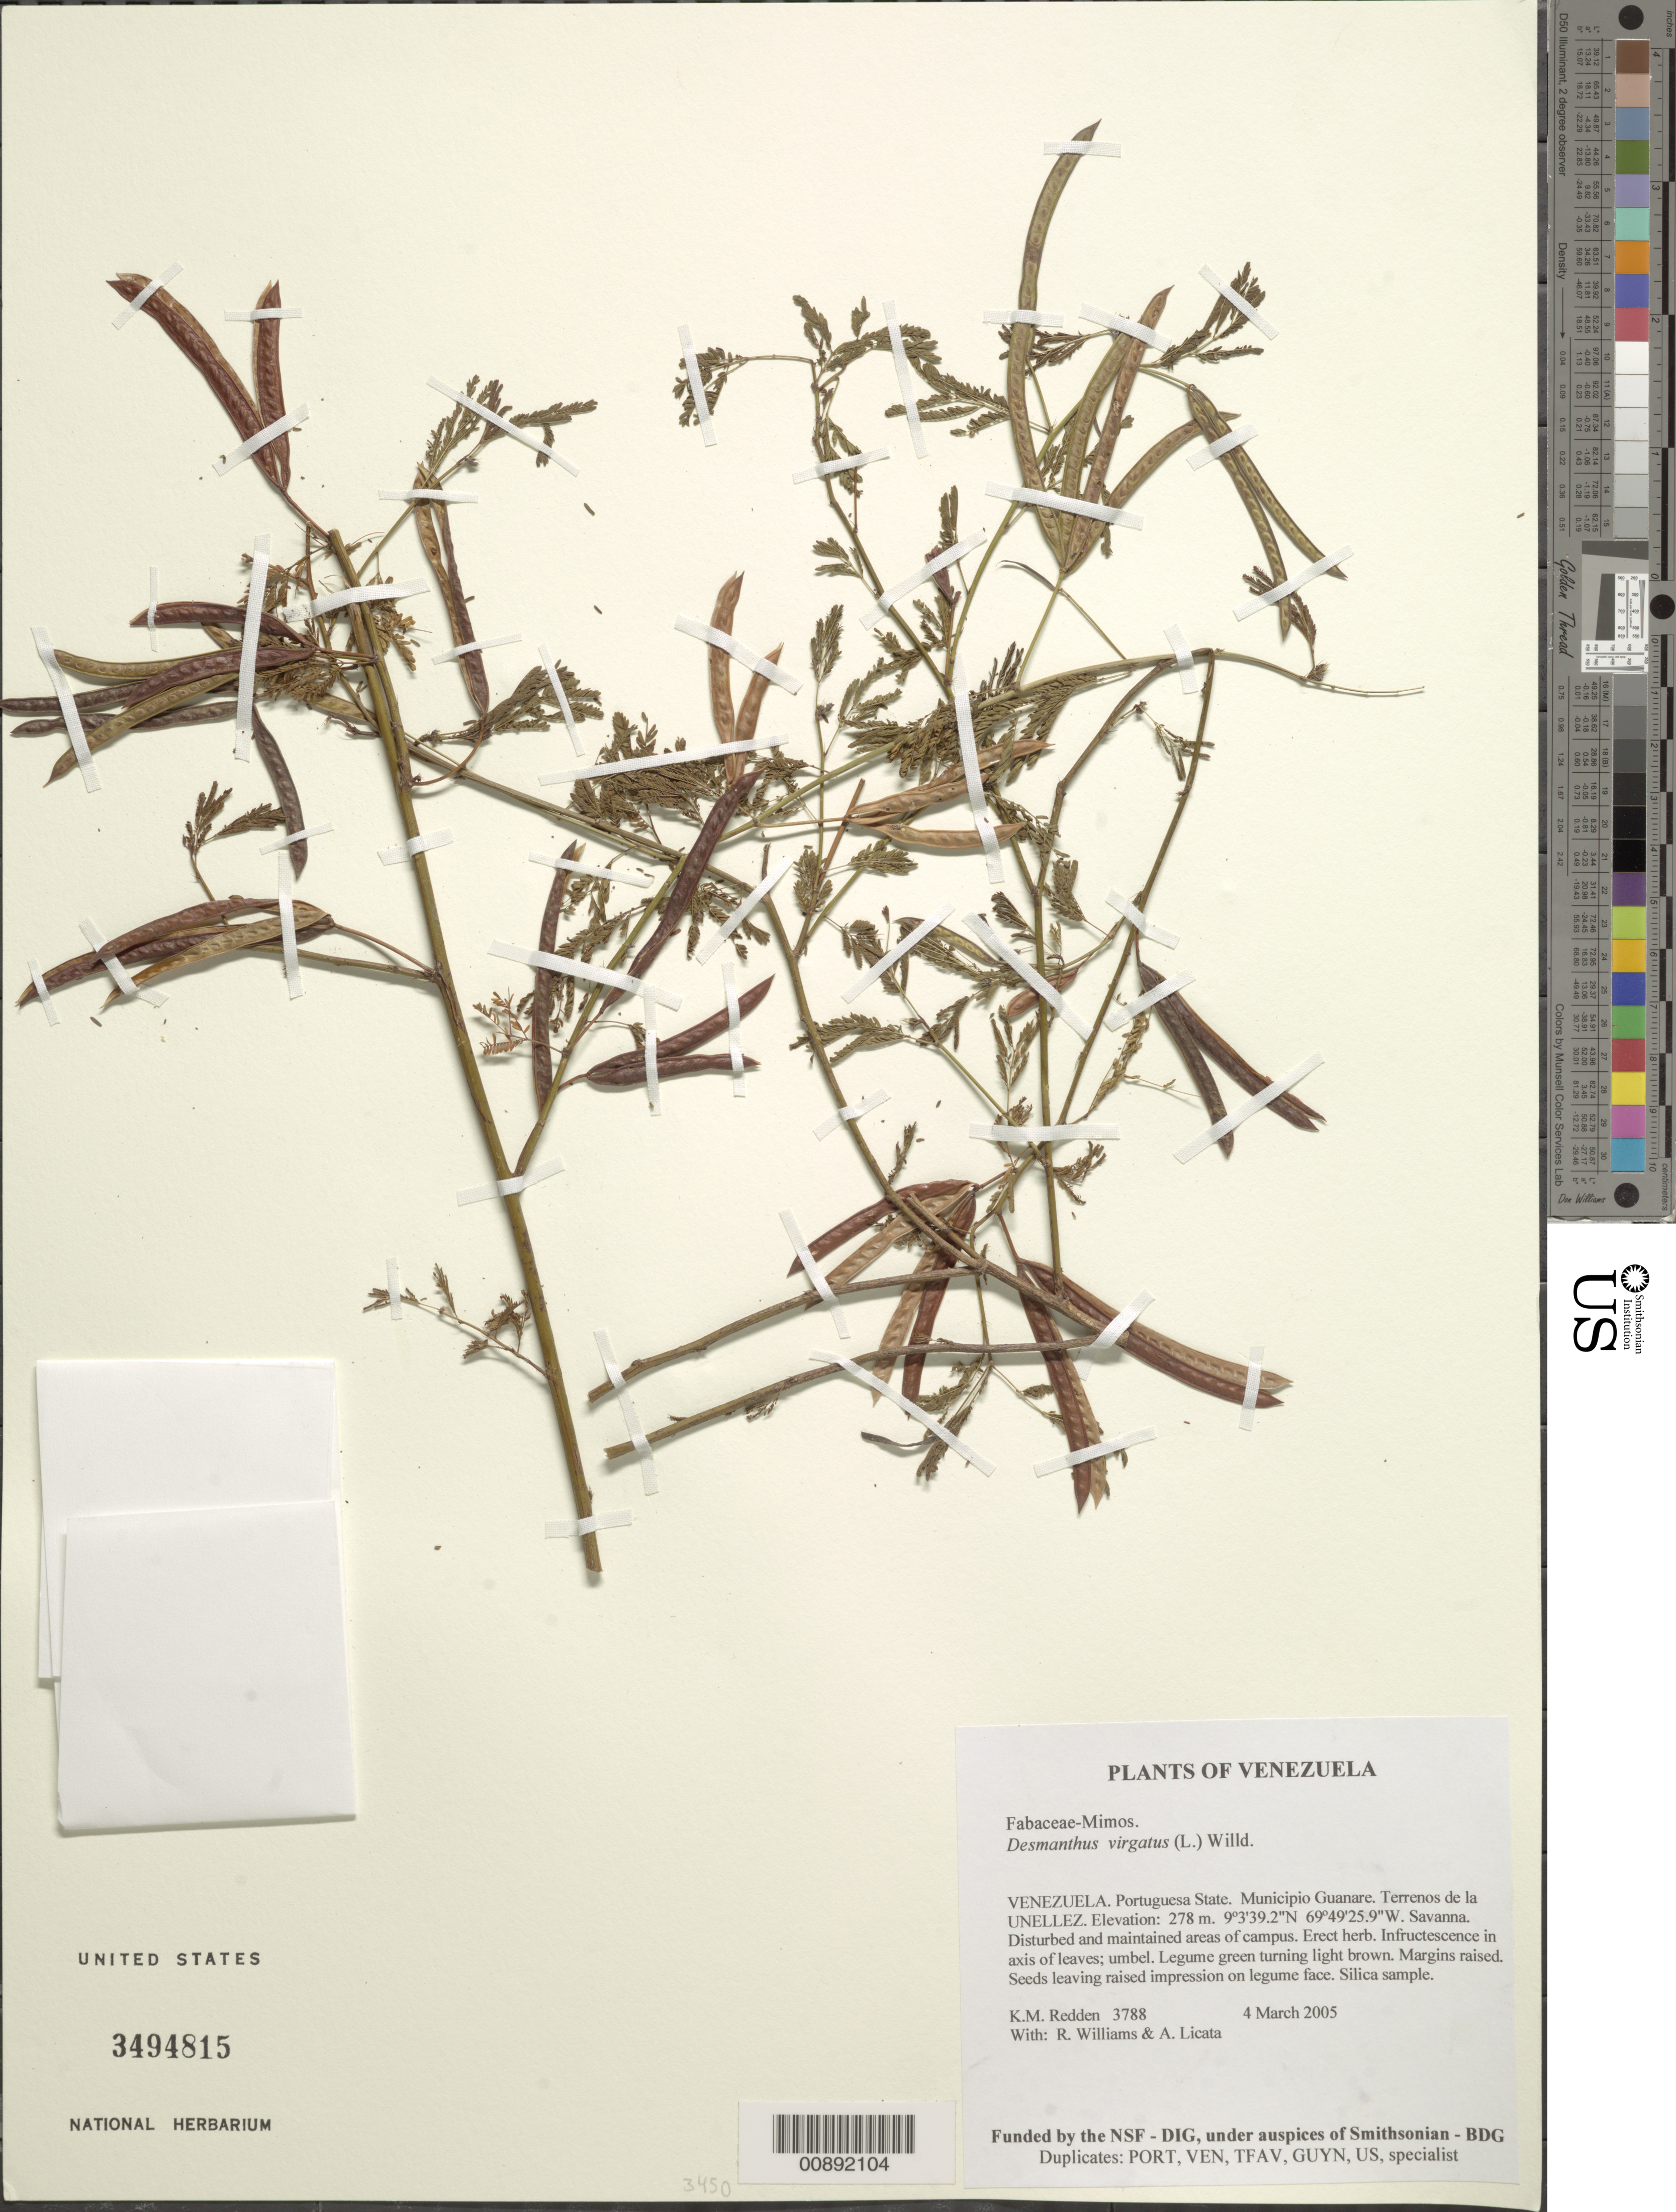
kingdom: Plantae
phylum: Tracheophyta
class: Magnoliopsida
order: Fabales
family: Fabaceae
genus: Desmanthus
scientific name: Desmanthus virgatus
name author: (L.) Willd.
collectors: K. M. Redden, R. Williams & A. Licata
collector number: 3788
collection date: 2005-03-04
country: Venezuela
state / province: Portuguesa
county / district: Guanare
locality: Terrenos de la UNELLEZ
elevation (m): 278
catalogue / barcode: US 3494815